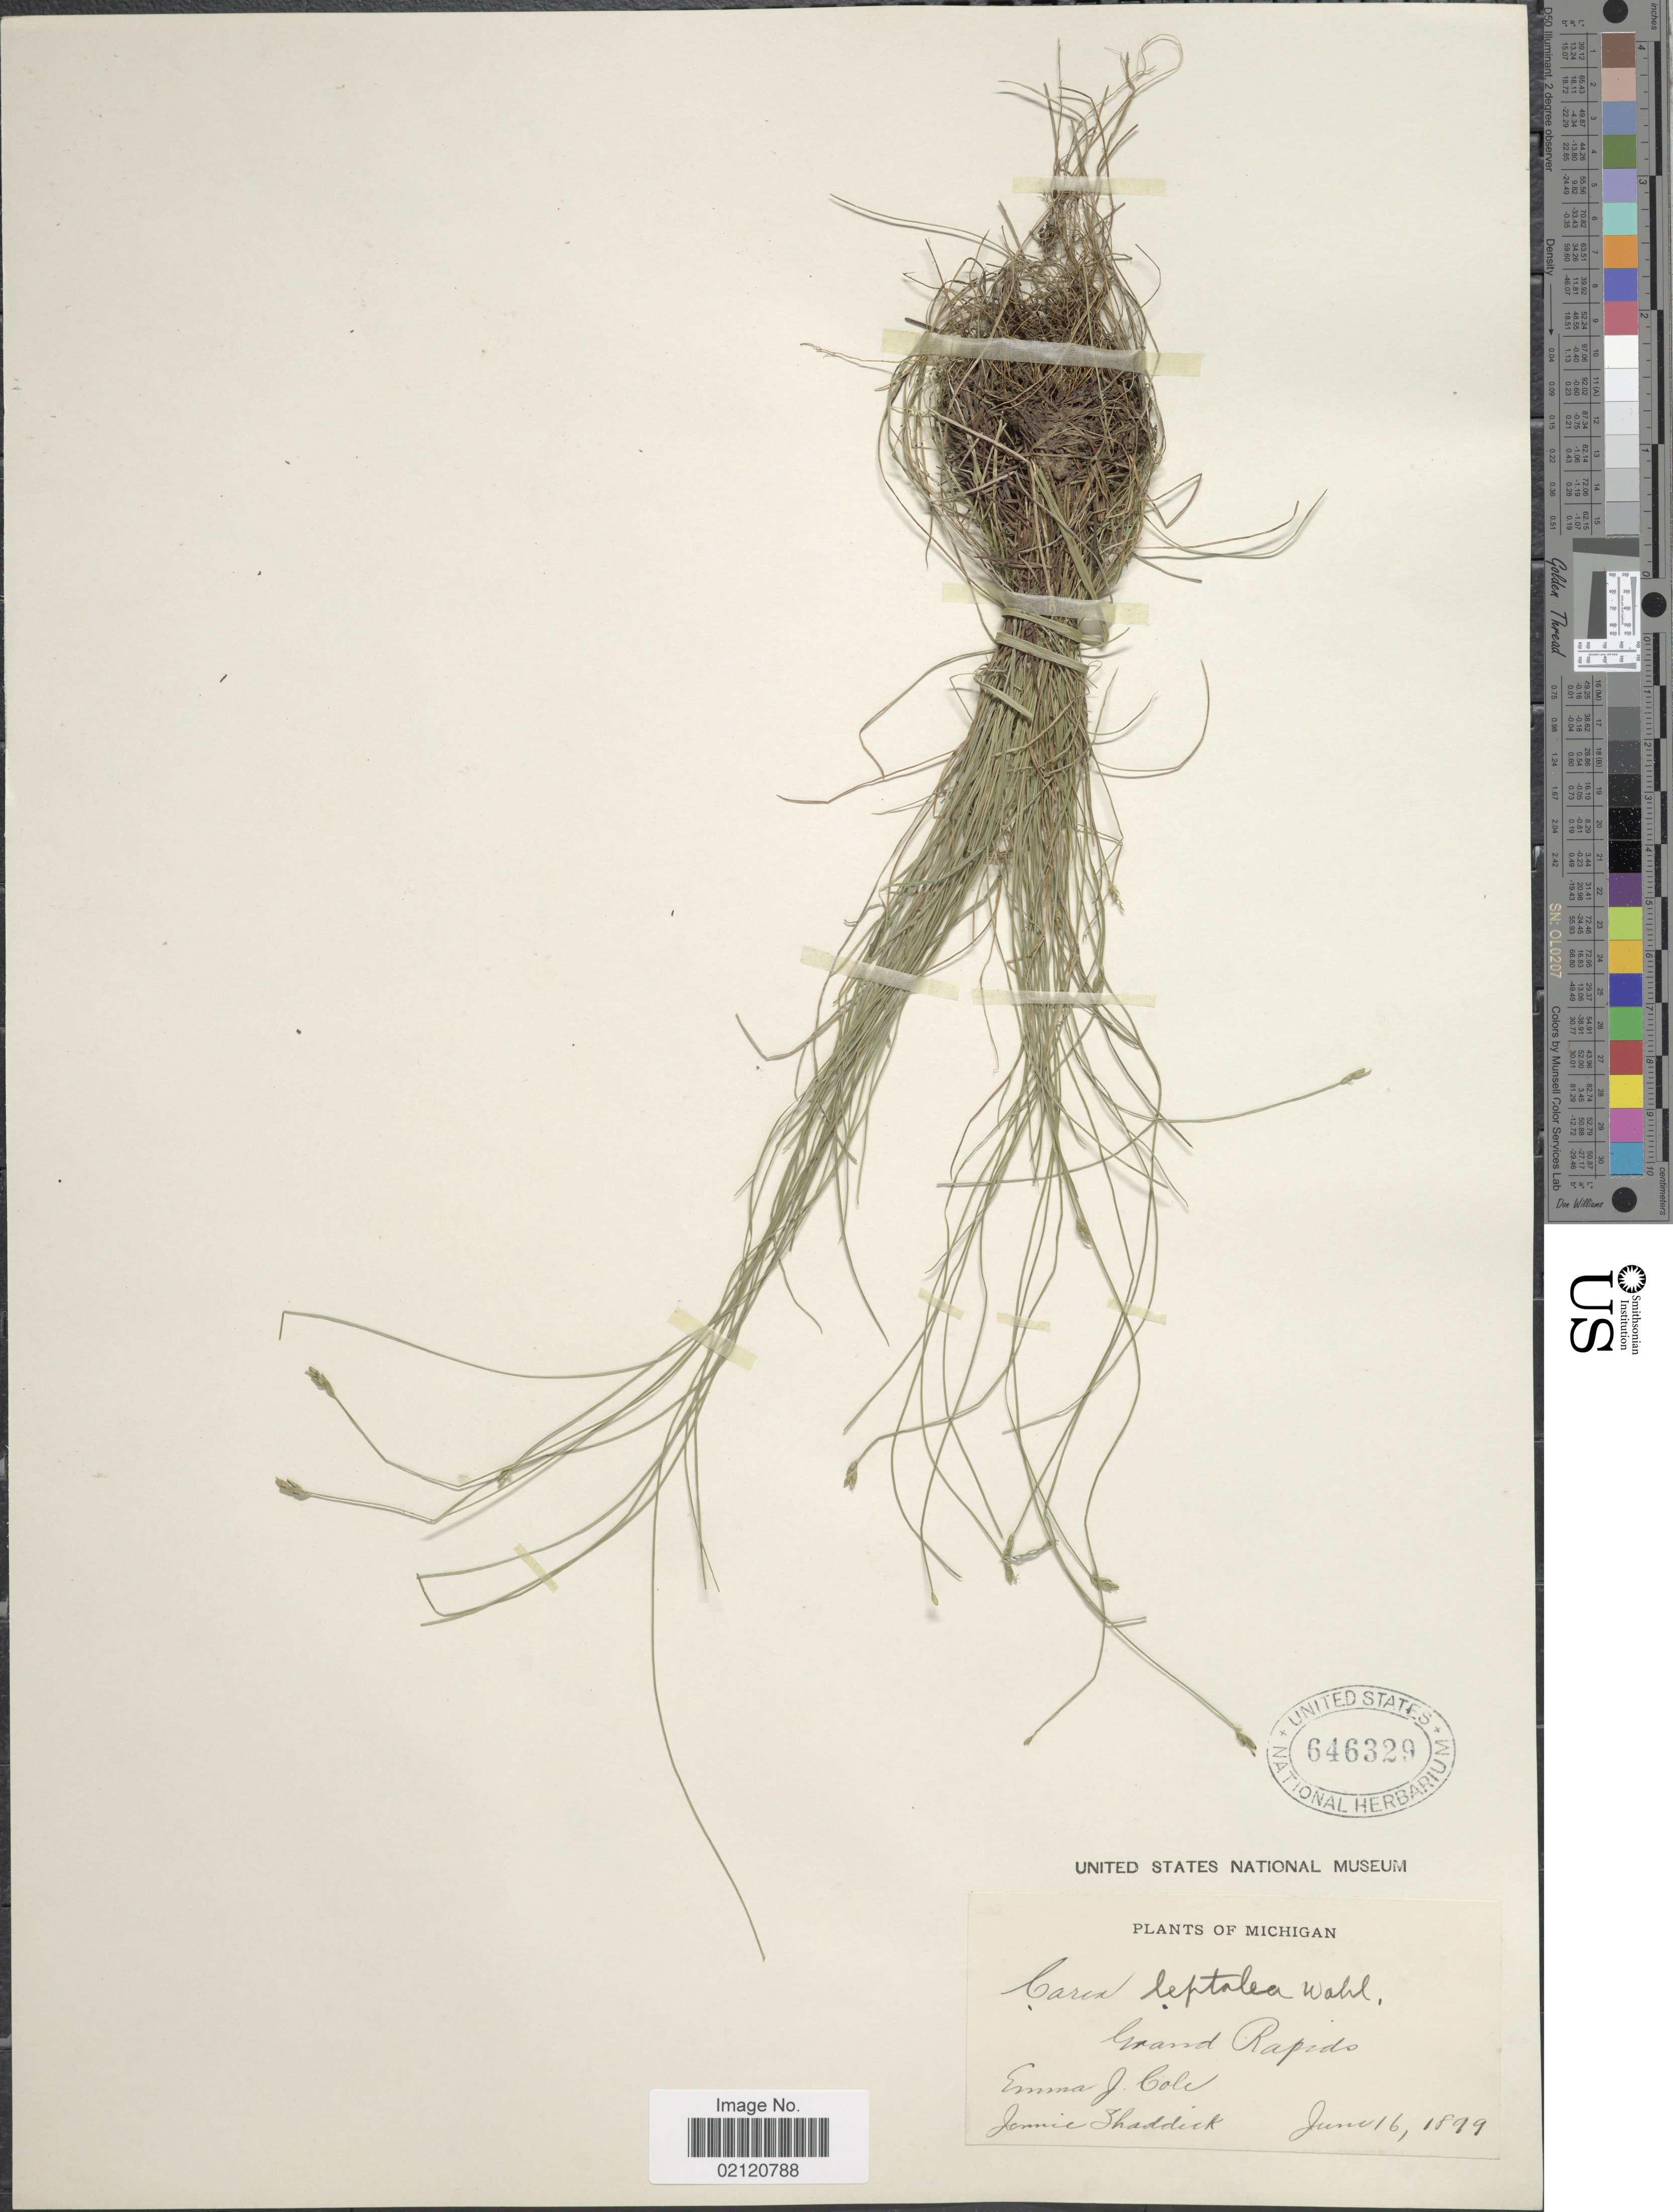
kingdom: Plantae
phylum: Tracheophyta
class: Liliopsida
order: Poales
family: Cyperaceae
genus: Carex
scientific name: Carex leptalea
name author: Wahlenb.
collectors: E. Cole & J. Shaddick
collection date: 1899-06-16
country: United States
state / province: Michigan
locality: Grand Rapids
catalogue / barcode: US 646329